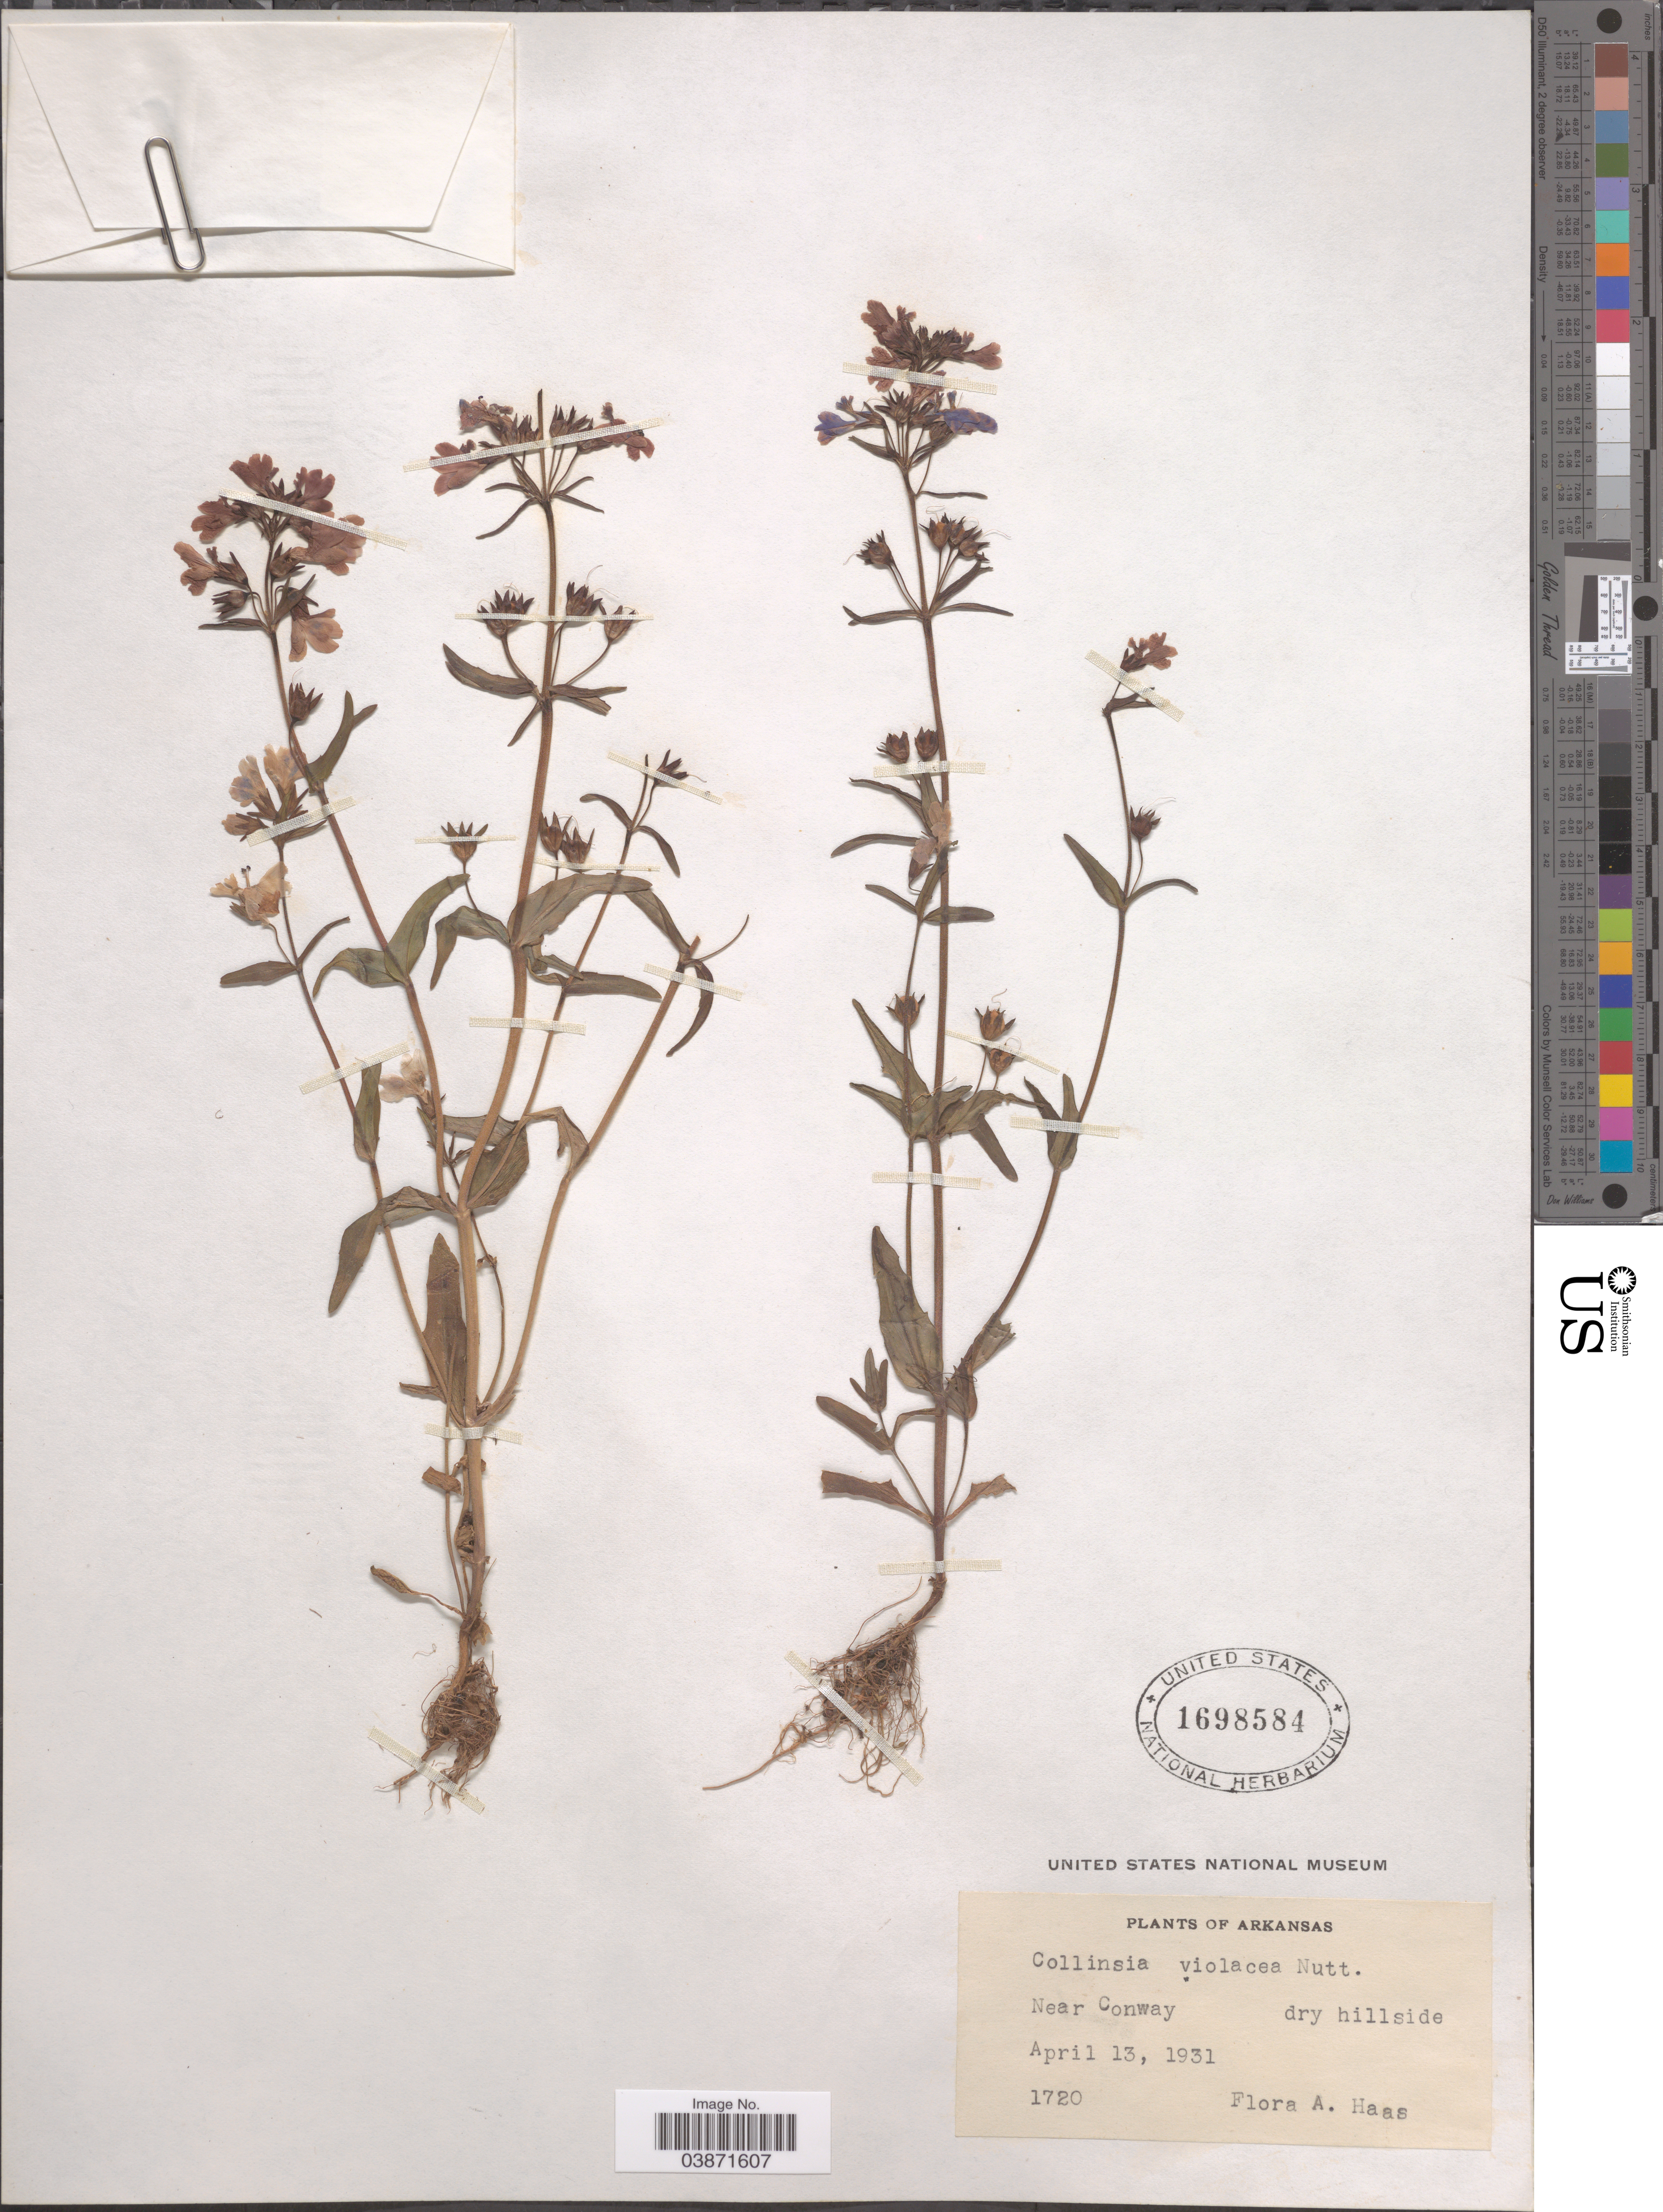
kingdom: Plantae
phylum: Tracheophyta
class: Magnoliopsida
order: Lamiales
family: Plantaginaceae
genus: Collinsia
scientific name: Collinsia violacea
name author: Nutt.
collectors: F. A. Haas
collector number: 1720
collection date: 1931-04-13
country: United States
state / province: Arkansas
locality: Near Conway.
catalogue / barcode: US 1698584